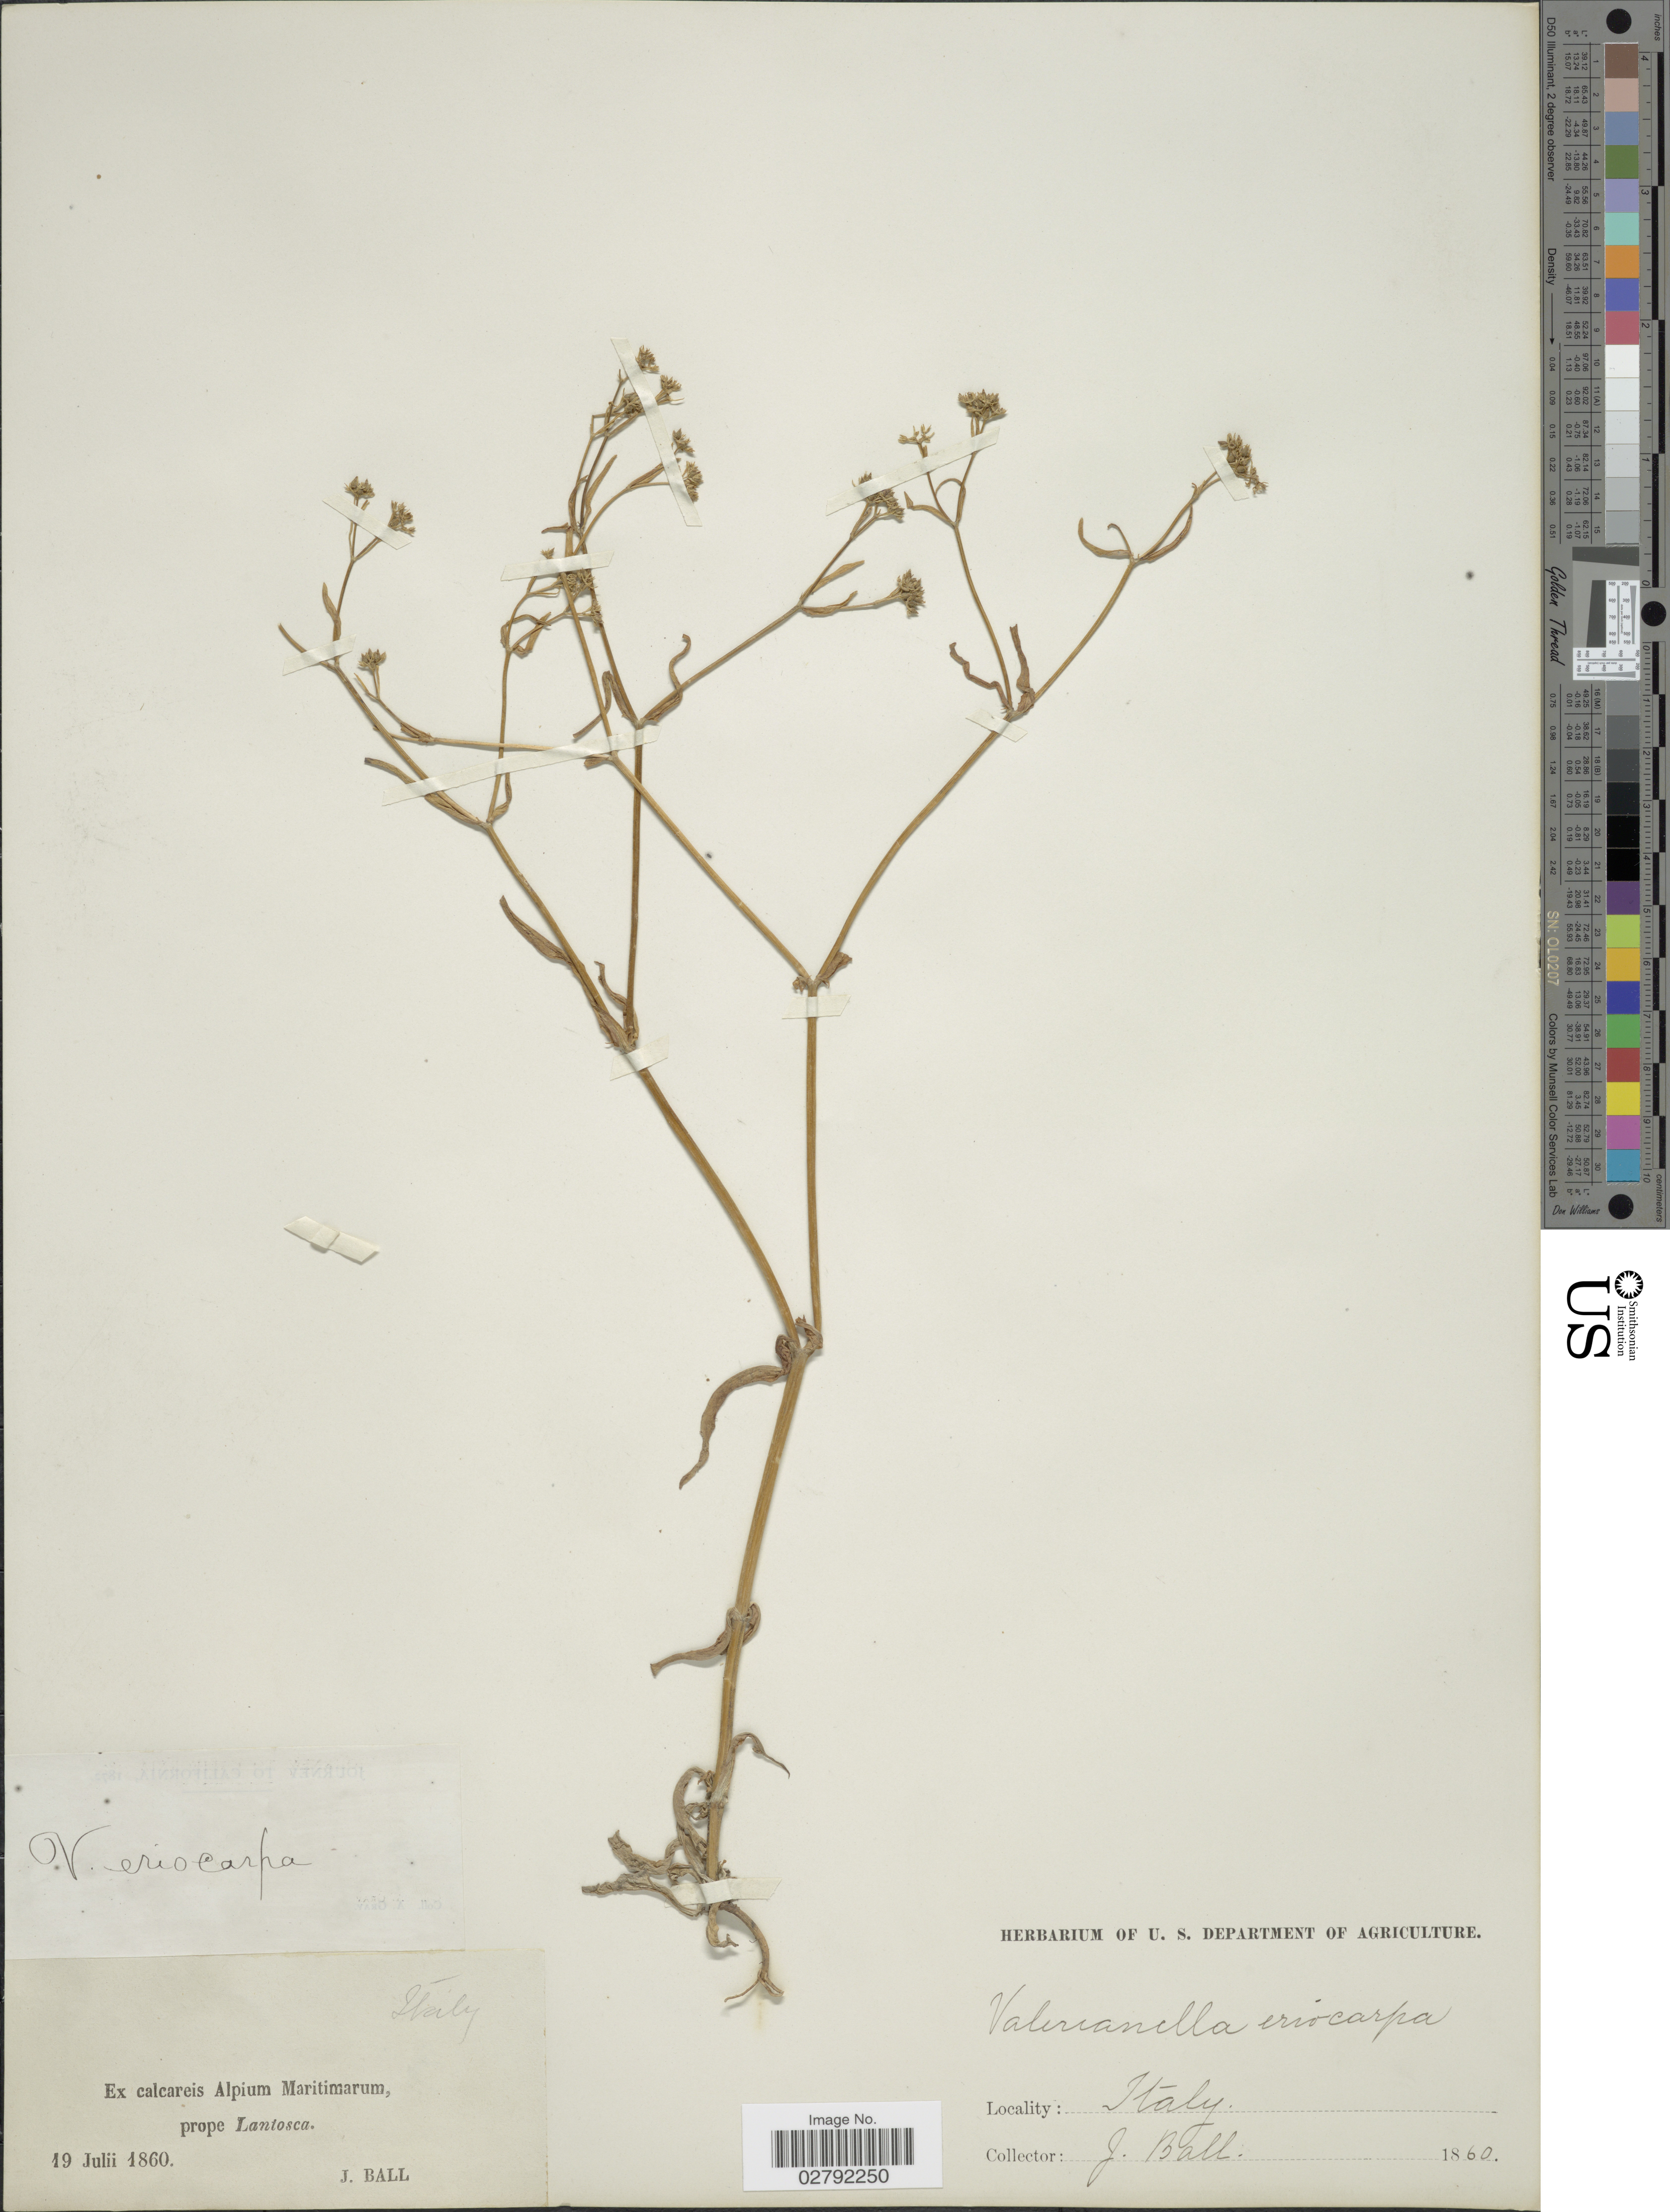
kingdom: Plantae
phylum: Tracheophyta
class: Magnoliopsida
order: Dipsacales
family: Caprifoliaceae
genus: Valerianella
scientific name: Valerianella eriocarpa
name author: Desv.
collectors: J. Ball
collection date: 1860-07-19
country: Italy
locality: Calcareis Alpium Maritimarum, prope Lantosca